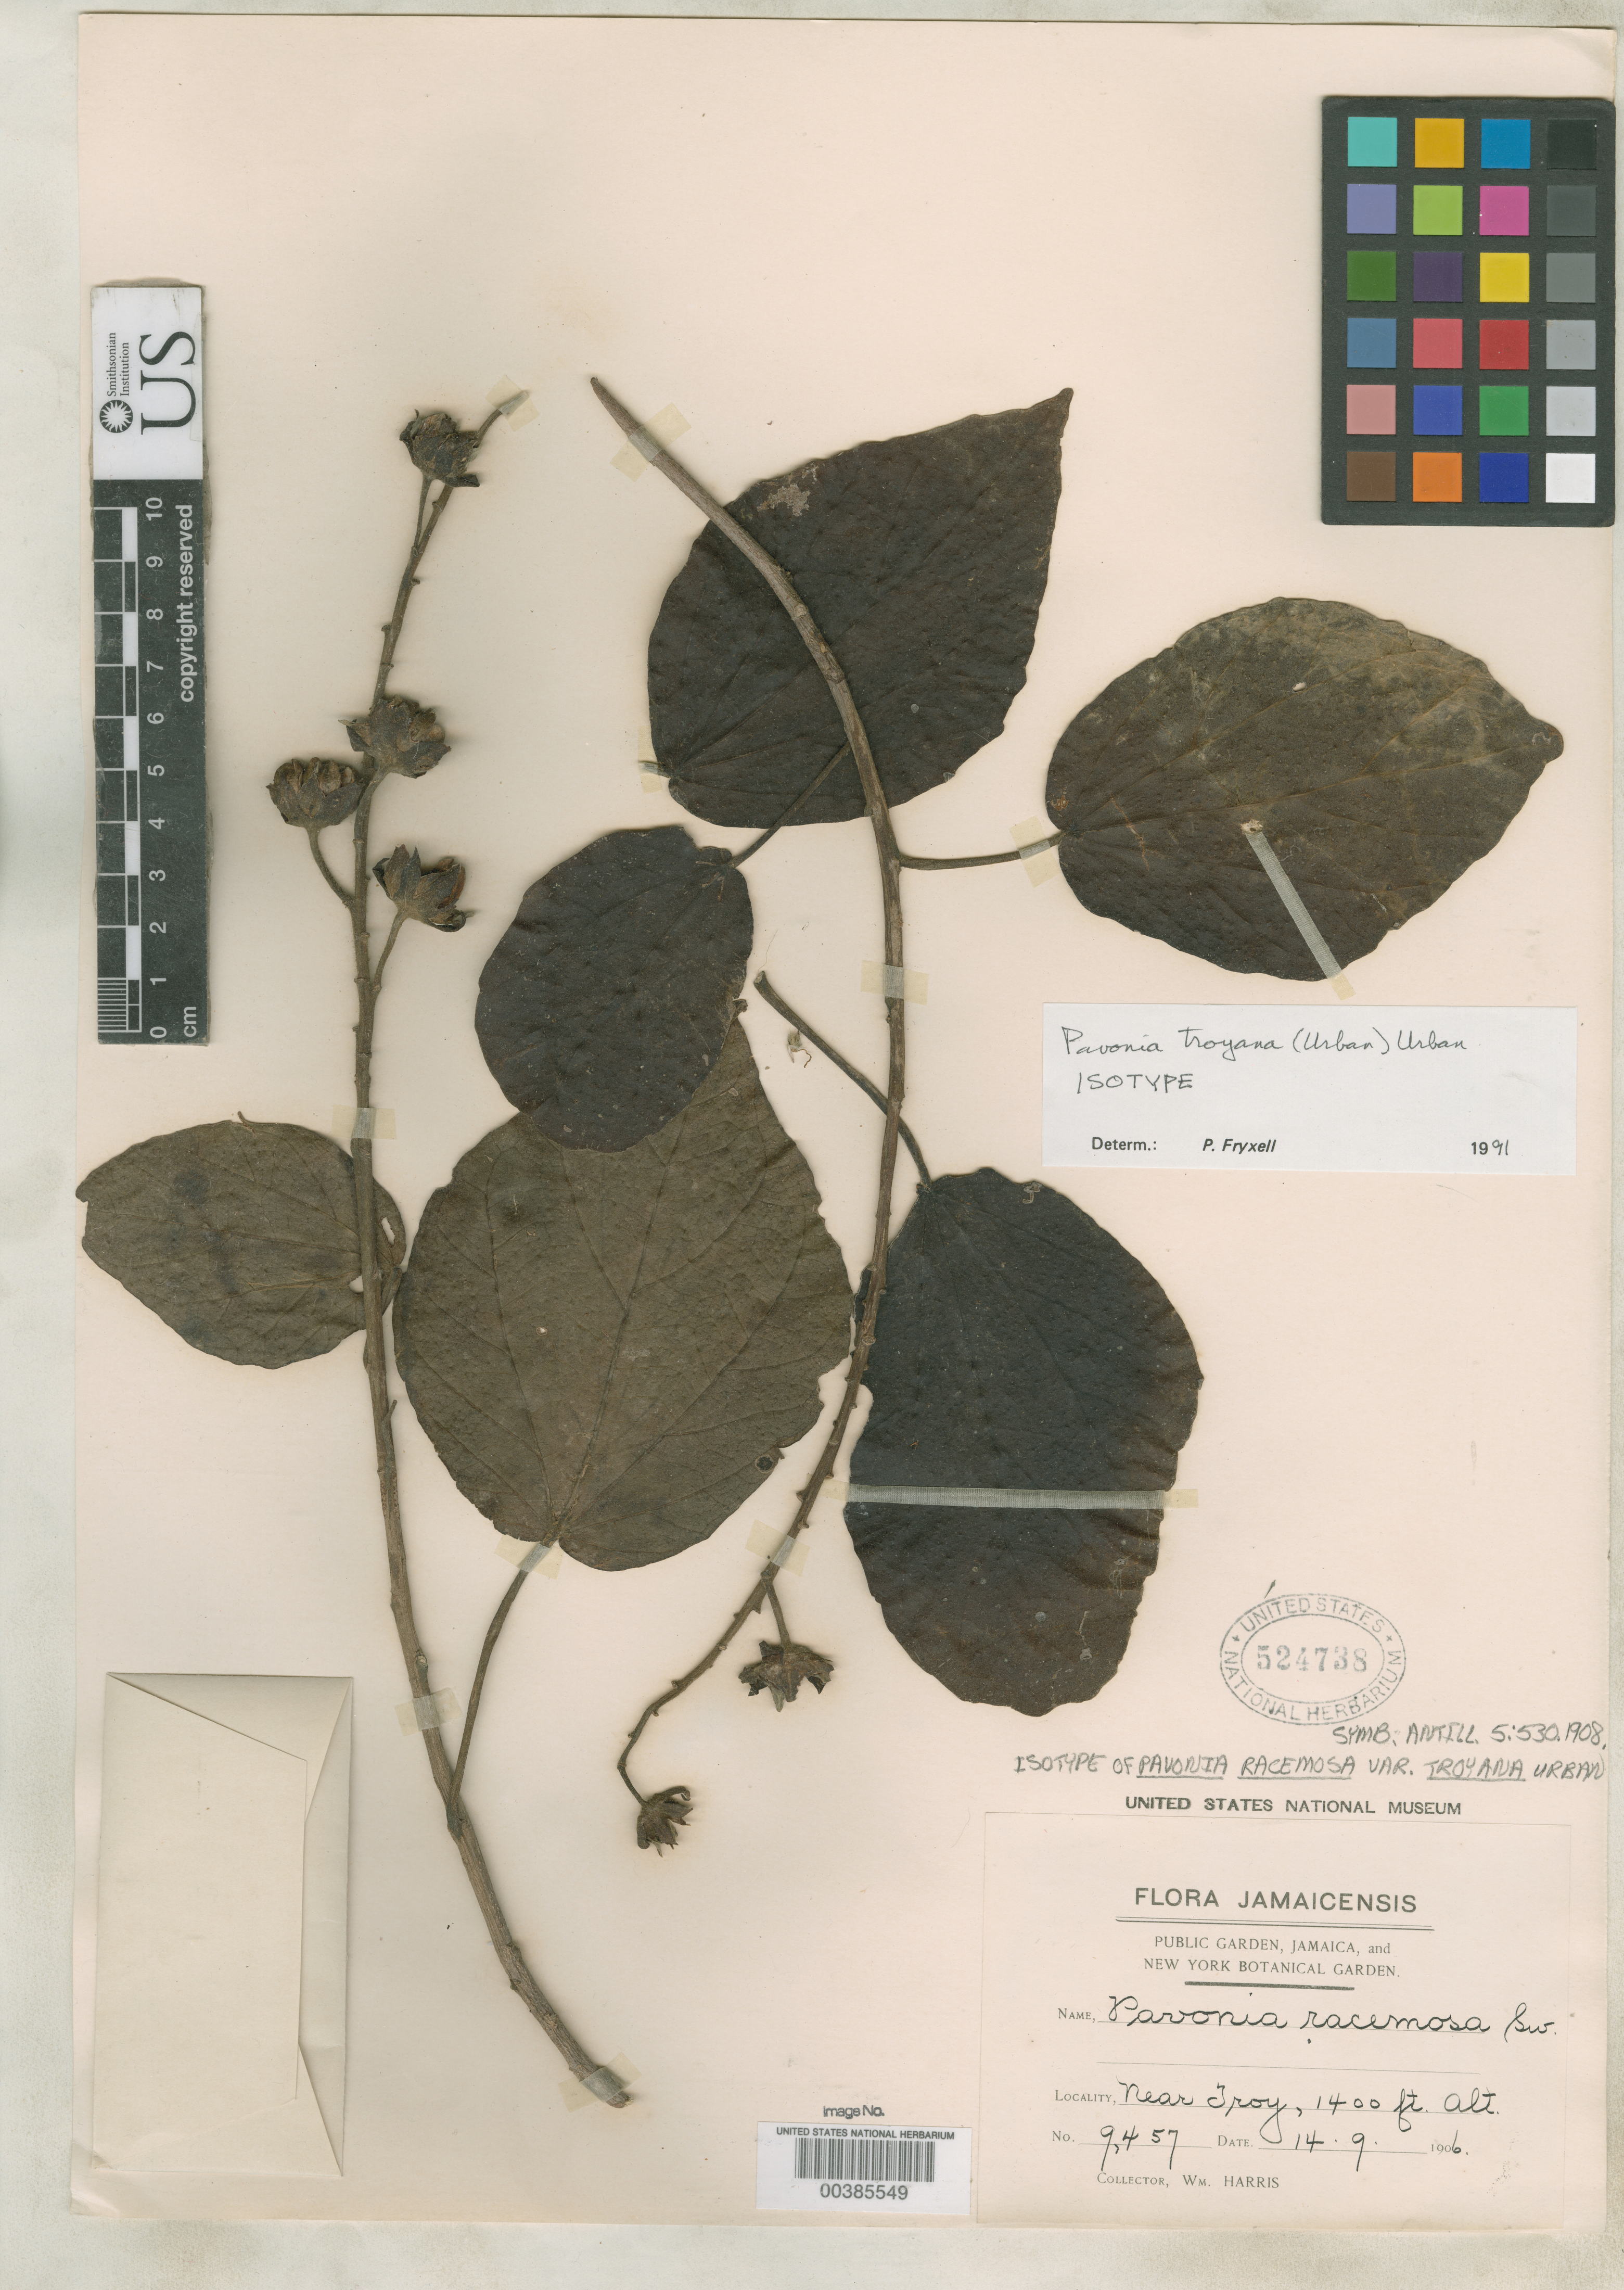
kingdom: Plantae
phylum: Tracheophyta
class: Magnoliopsida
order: Malvales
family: Malvaceae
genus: Pavonia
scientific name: Pavonia racemosa var. troyana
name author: Urb.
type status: Isotype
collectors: W. H. Harris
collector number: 9457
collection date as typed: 14 Sep 1906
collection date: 1906-09-14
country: Jamaica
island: Greater Antilles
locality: Near Troy.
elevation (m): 427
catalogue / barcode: US 524738